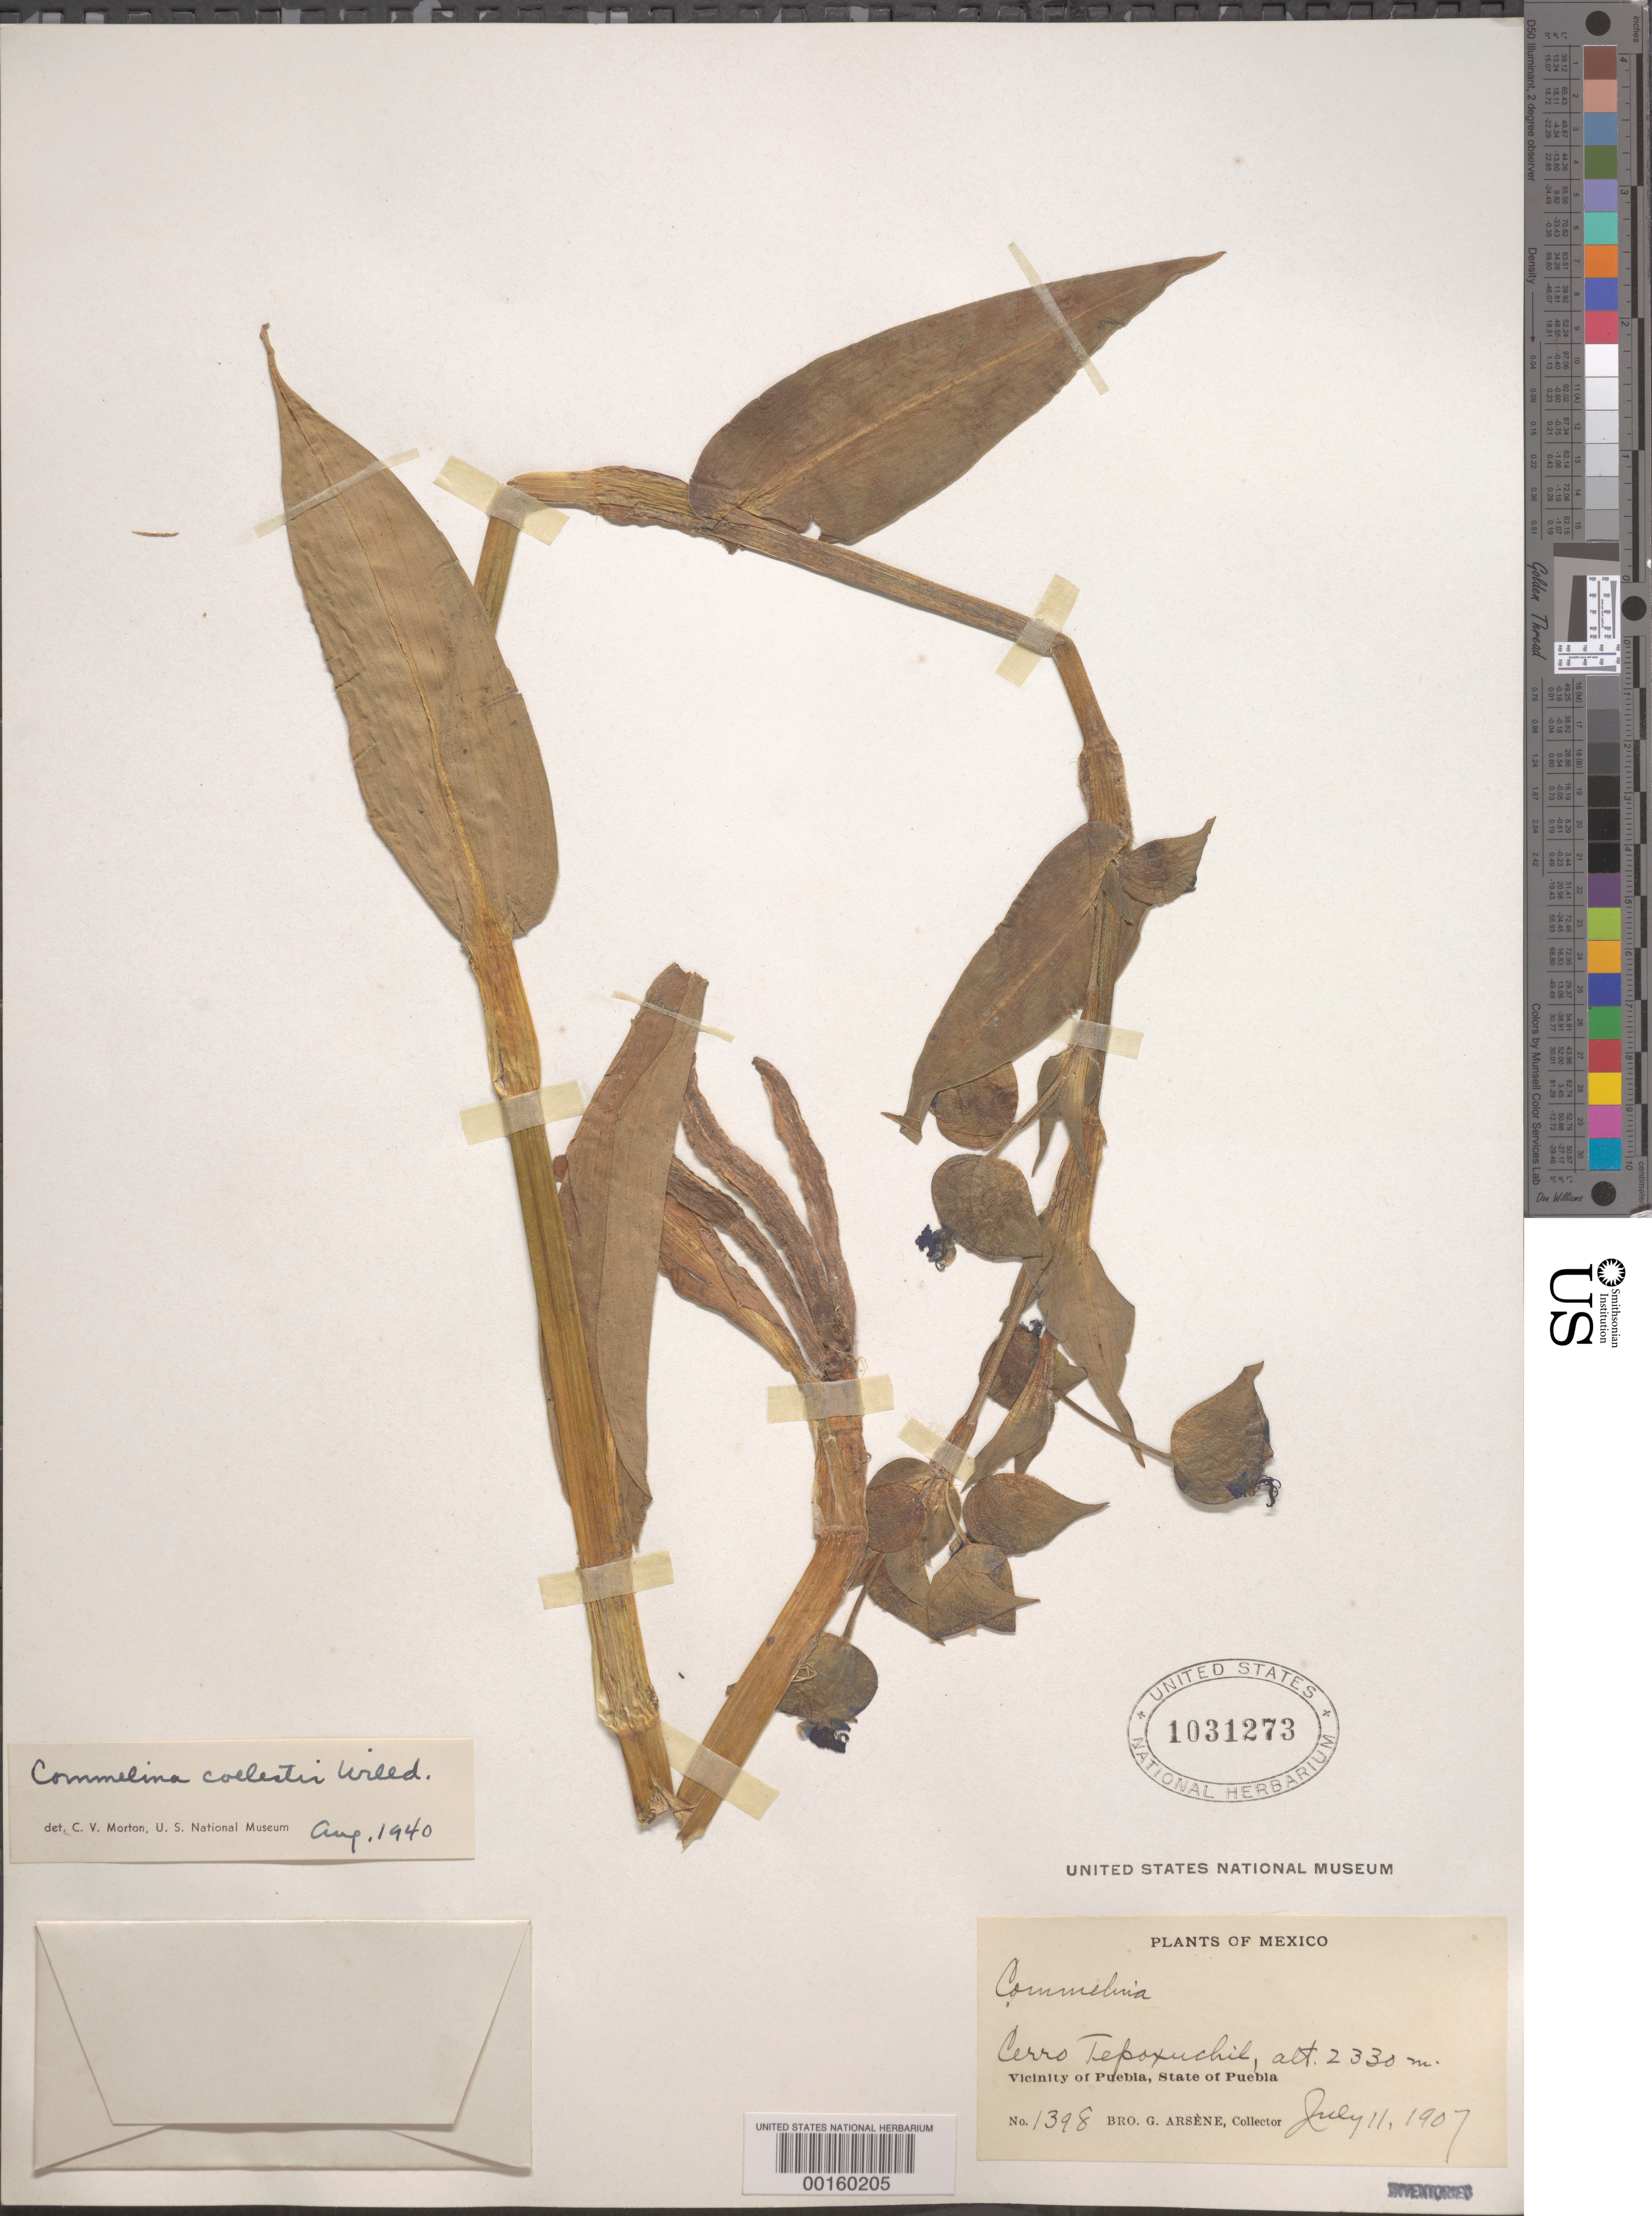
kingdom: Plantae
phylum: Tracheophyta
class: Liliopsida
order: Commelinales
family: Commelinaceae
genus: Commelina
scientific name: Commelina coelestis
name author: Willd.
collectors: Bro. G. Arsène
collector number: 1398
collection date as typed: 11 Jul 1907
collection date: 1907-07-11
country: Mexico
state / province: Puebla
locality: Cerro tepoxuchil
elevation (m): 2330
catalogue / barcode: US 1031273